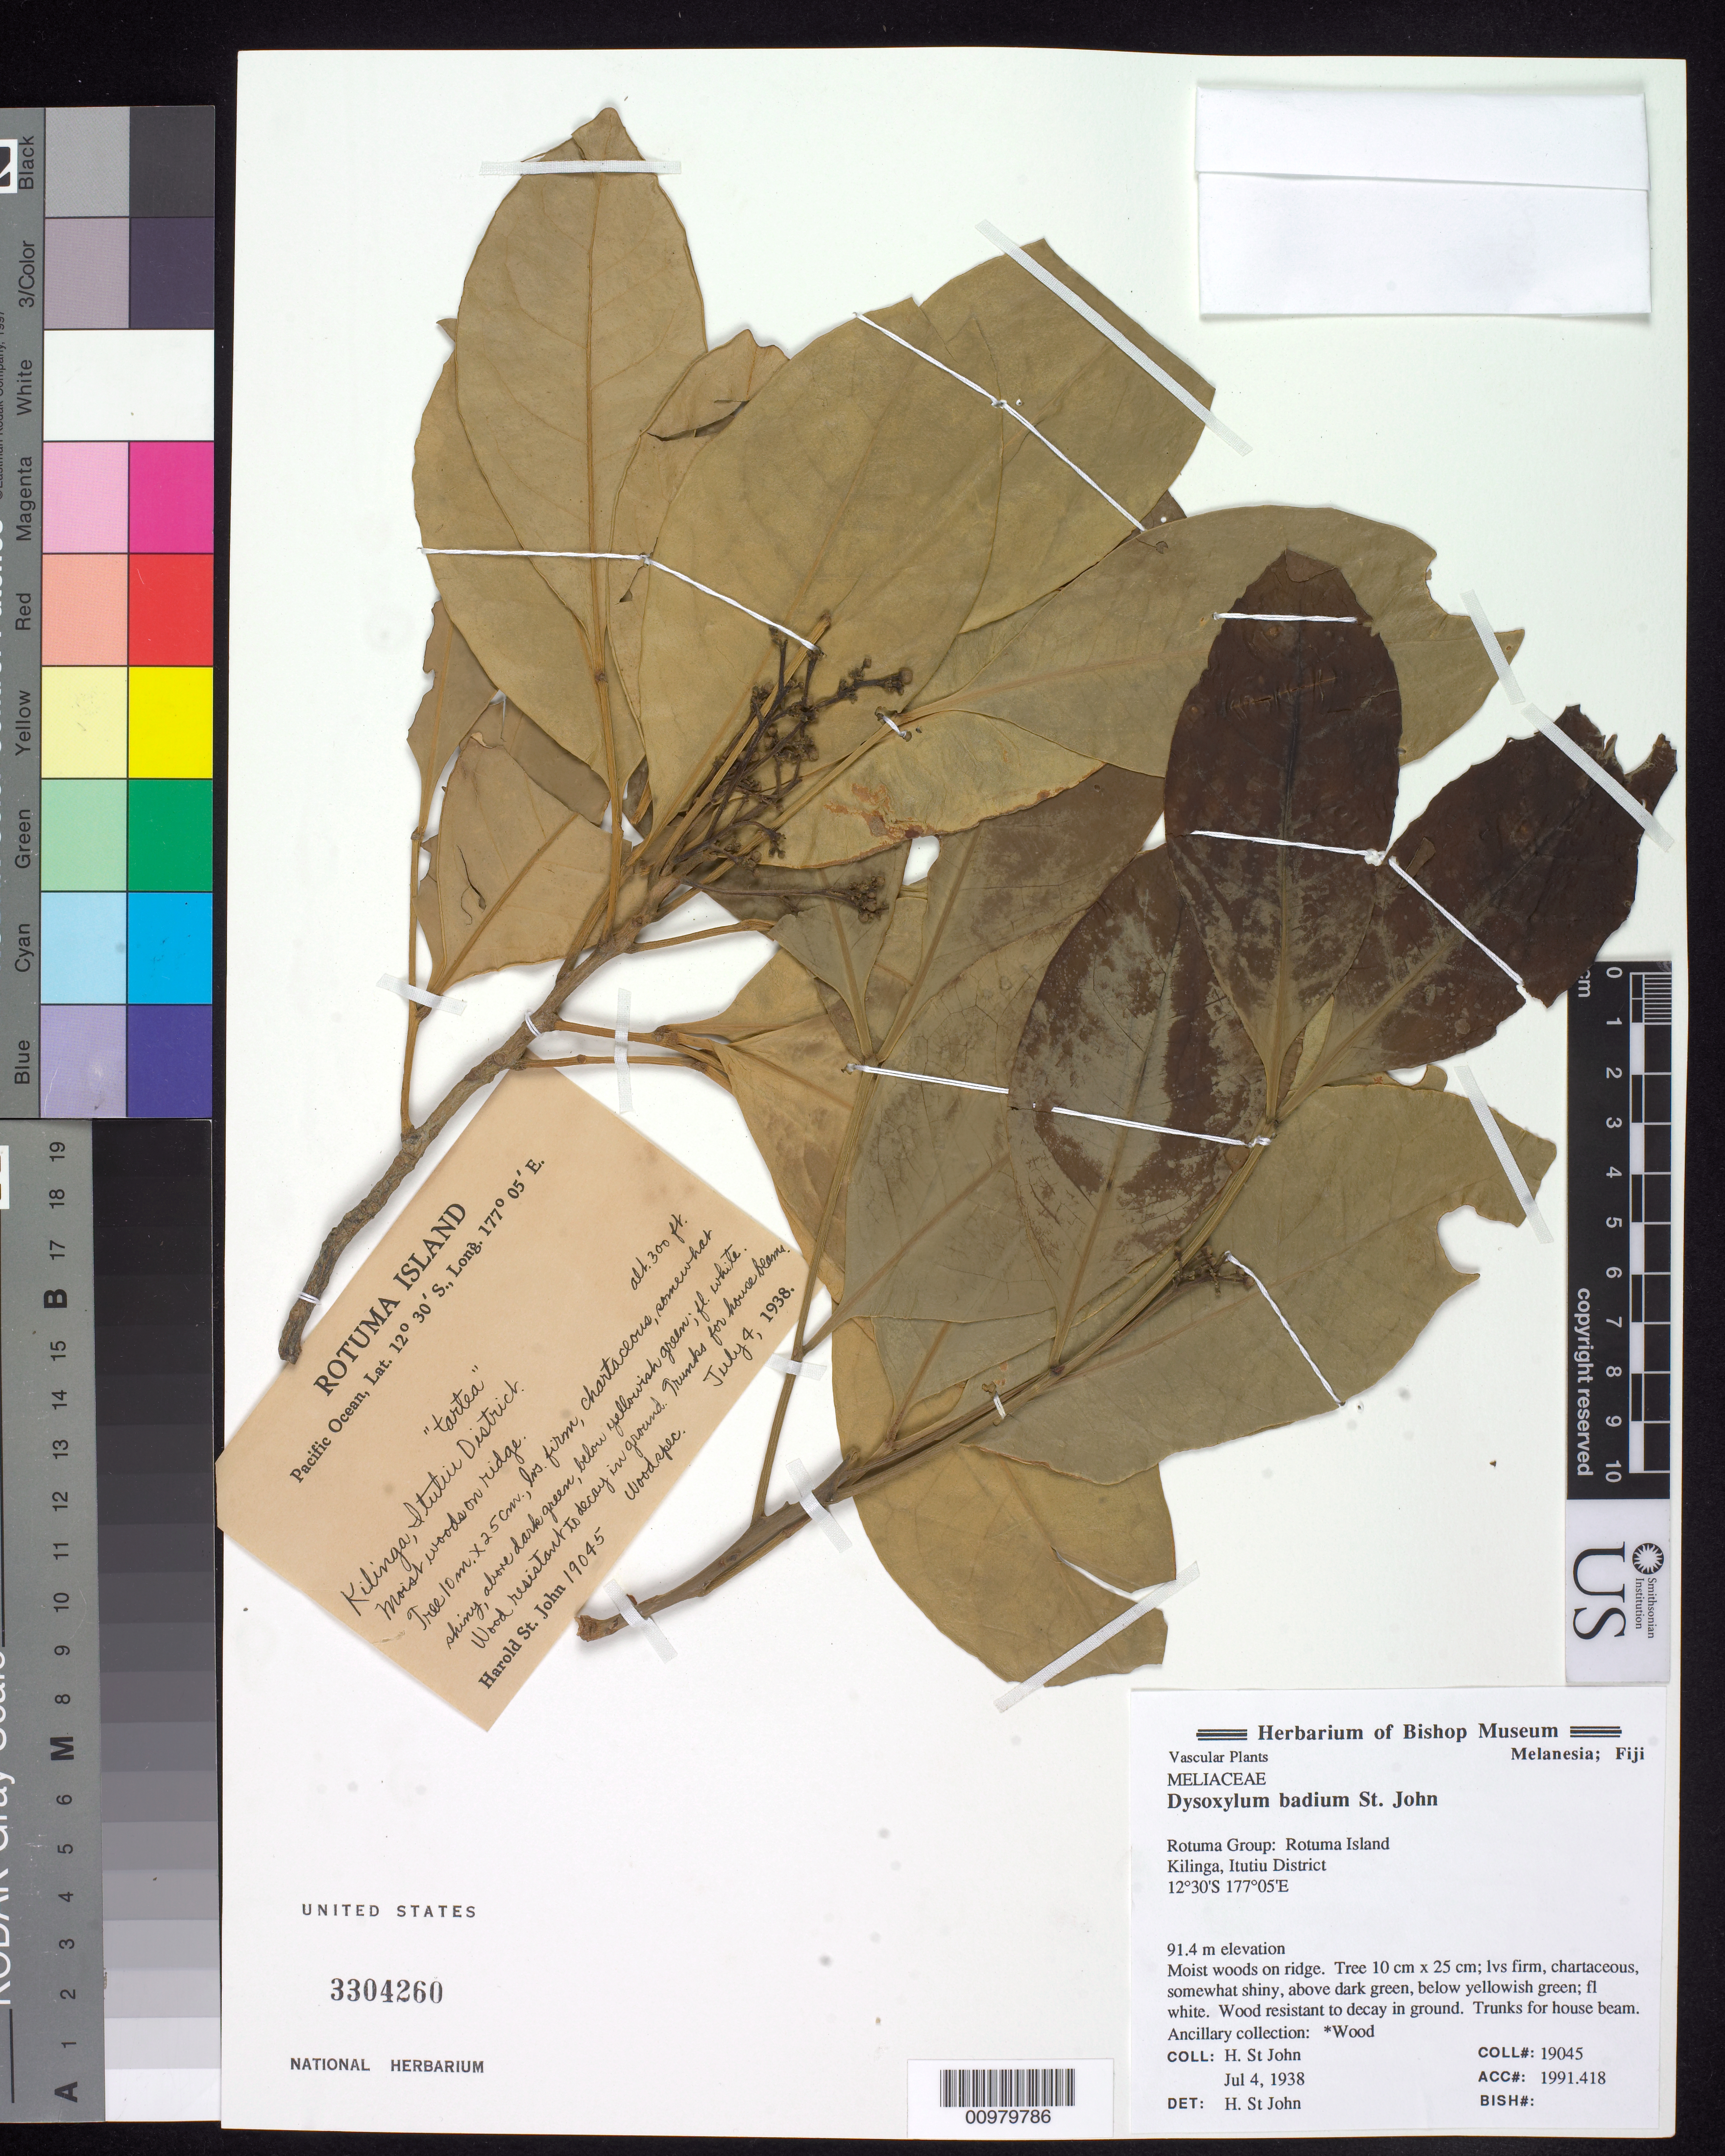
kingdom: Plantae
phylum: Tracheophyta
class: Magnoliopsida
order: Sapindales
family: Meliaceae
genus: Dysoxylum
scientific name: Dysoxylum badium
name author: H. St. John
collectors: H. St. John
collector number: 19045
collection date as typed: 04 Jul 1938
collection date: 1938-07-04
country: Fiji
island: Rotuma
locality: kilinga, Itutiu Dist.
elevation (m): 91.4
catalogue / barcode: US 3304260